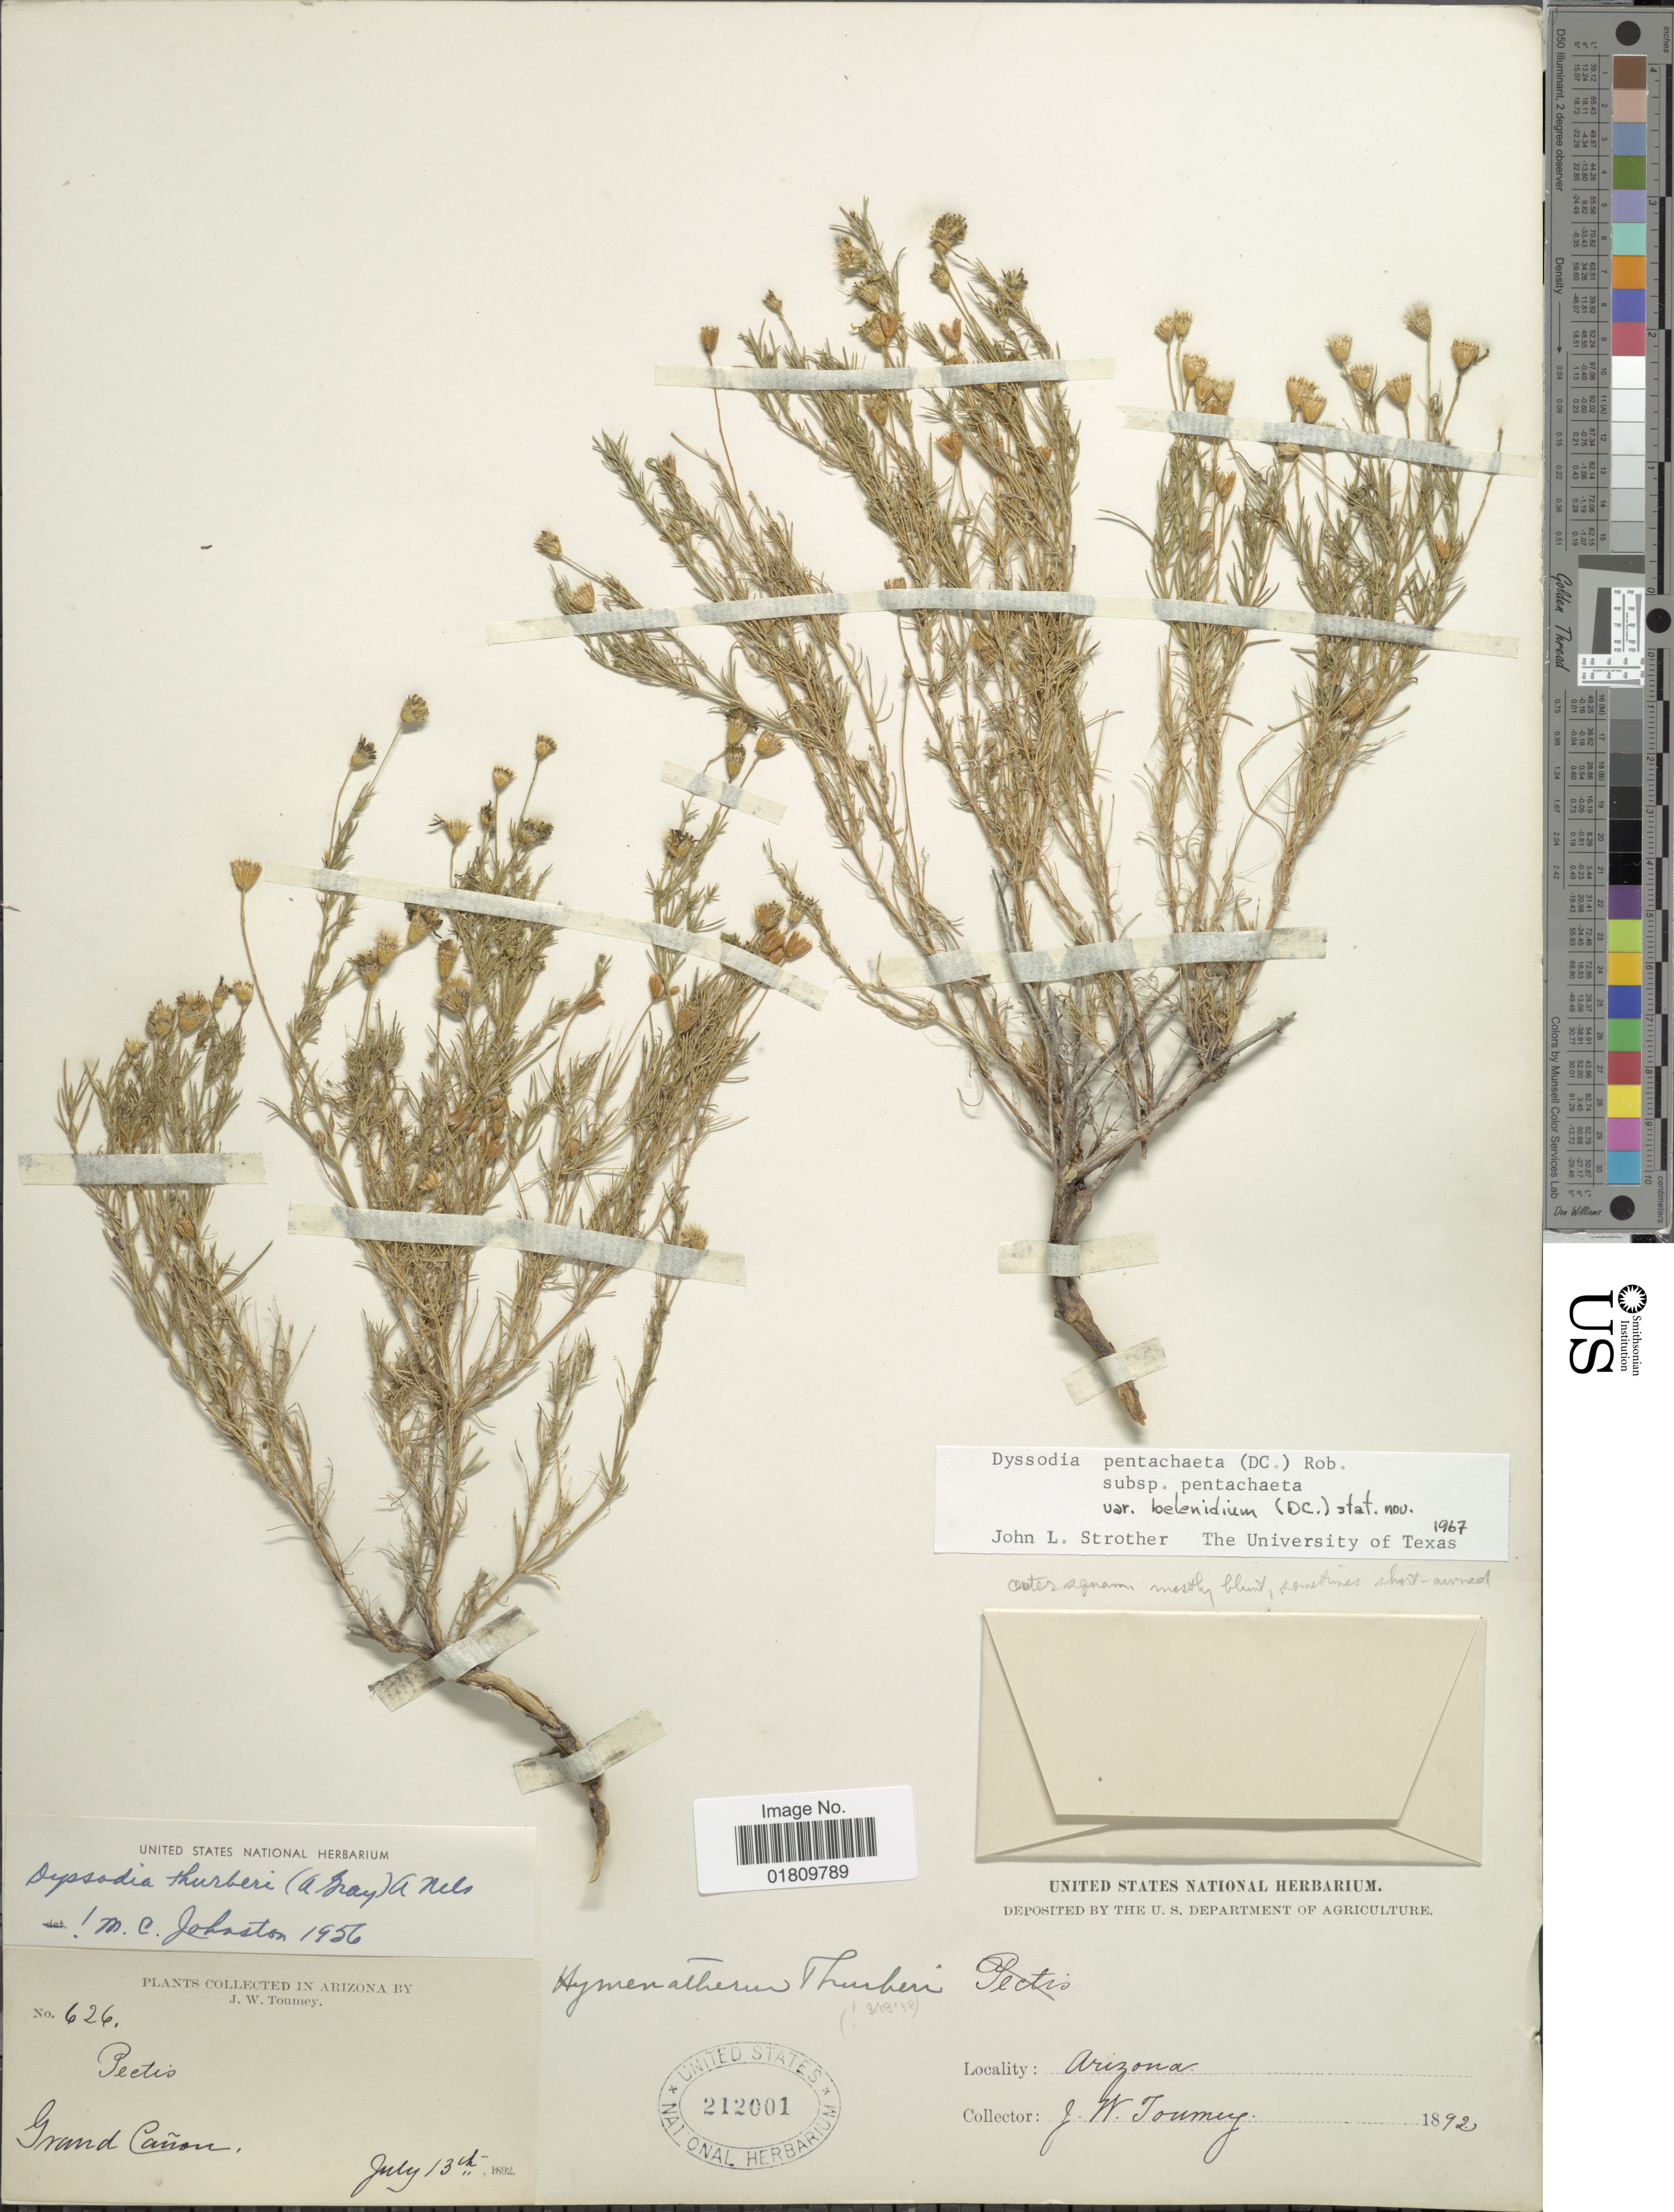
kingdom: Plantae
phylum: Tracheophyta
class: Magnoliopsida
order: Asterales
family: Asteraceae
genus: Thymophylla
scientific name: Thymophylla pentachaeta var. belenidium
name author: (DC.) Strother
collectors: J. Tourney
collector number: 626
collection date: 1892-07-13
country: United States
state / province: Arizona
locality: Grand Cañon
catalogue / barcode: US 212001